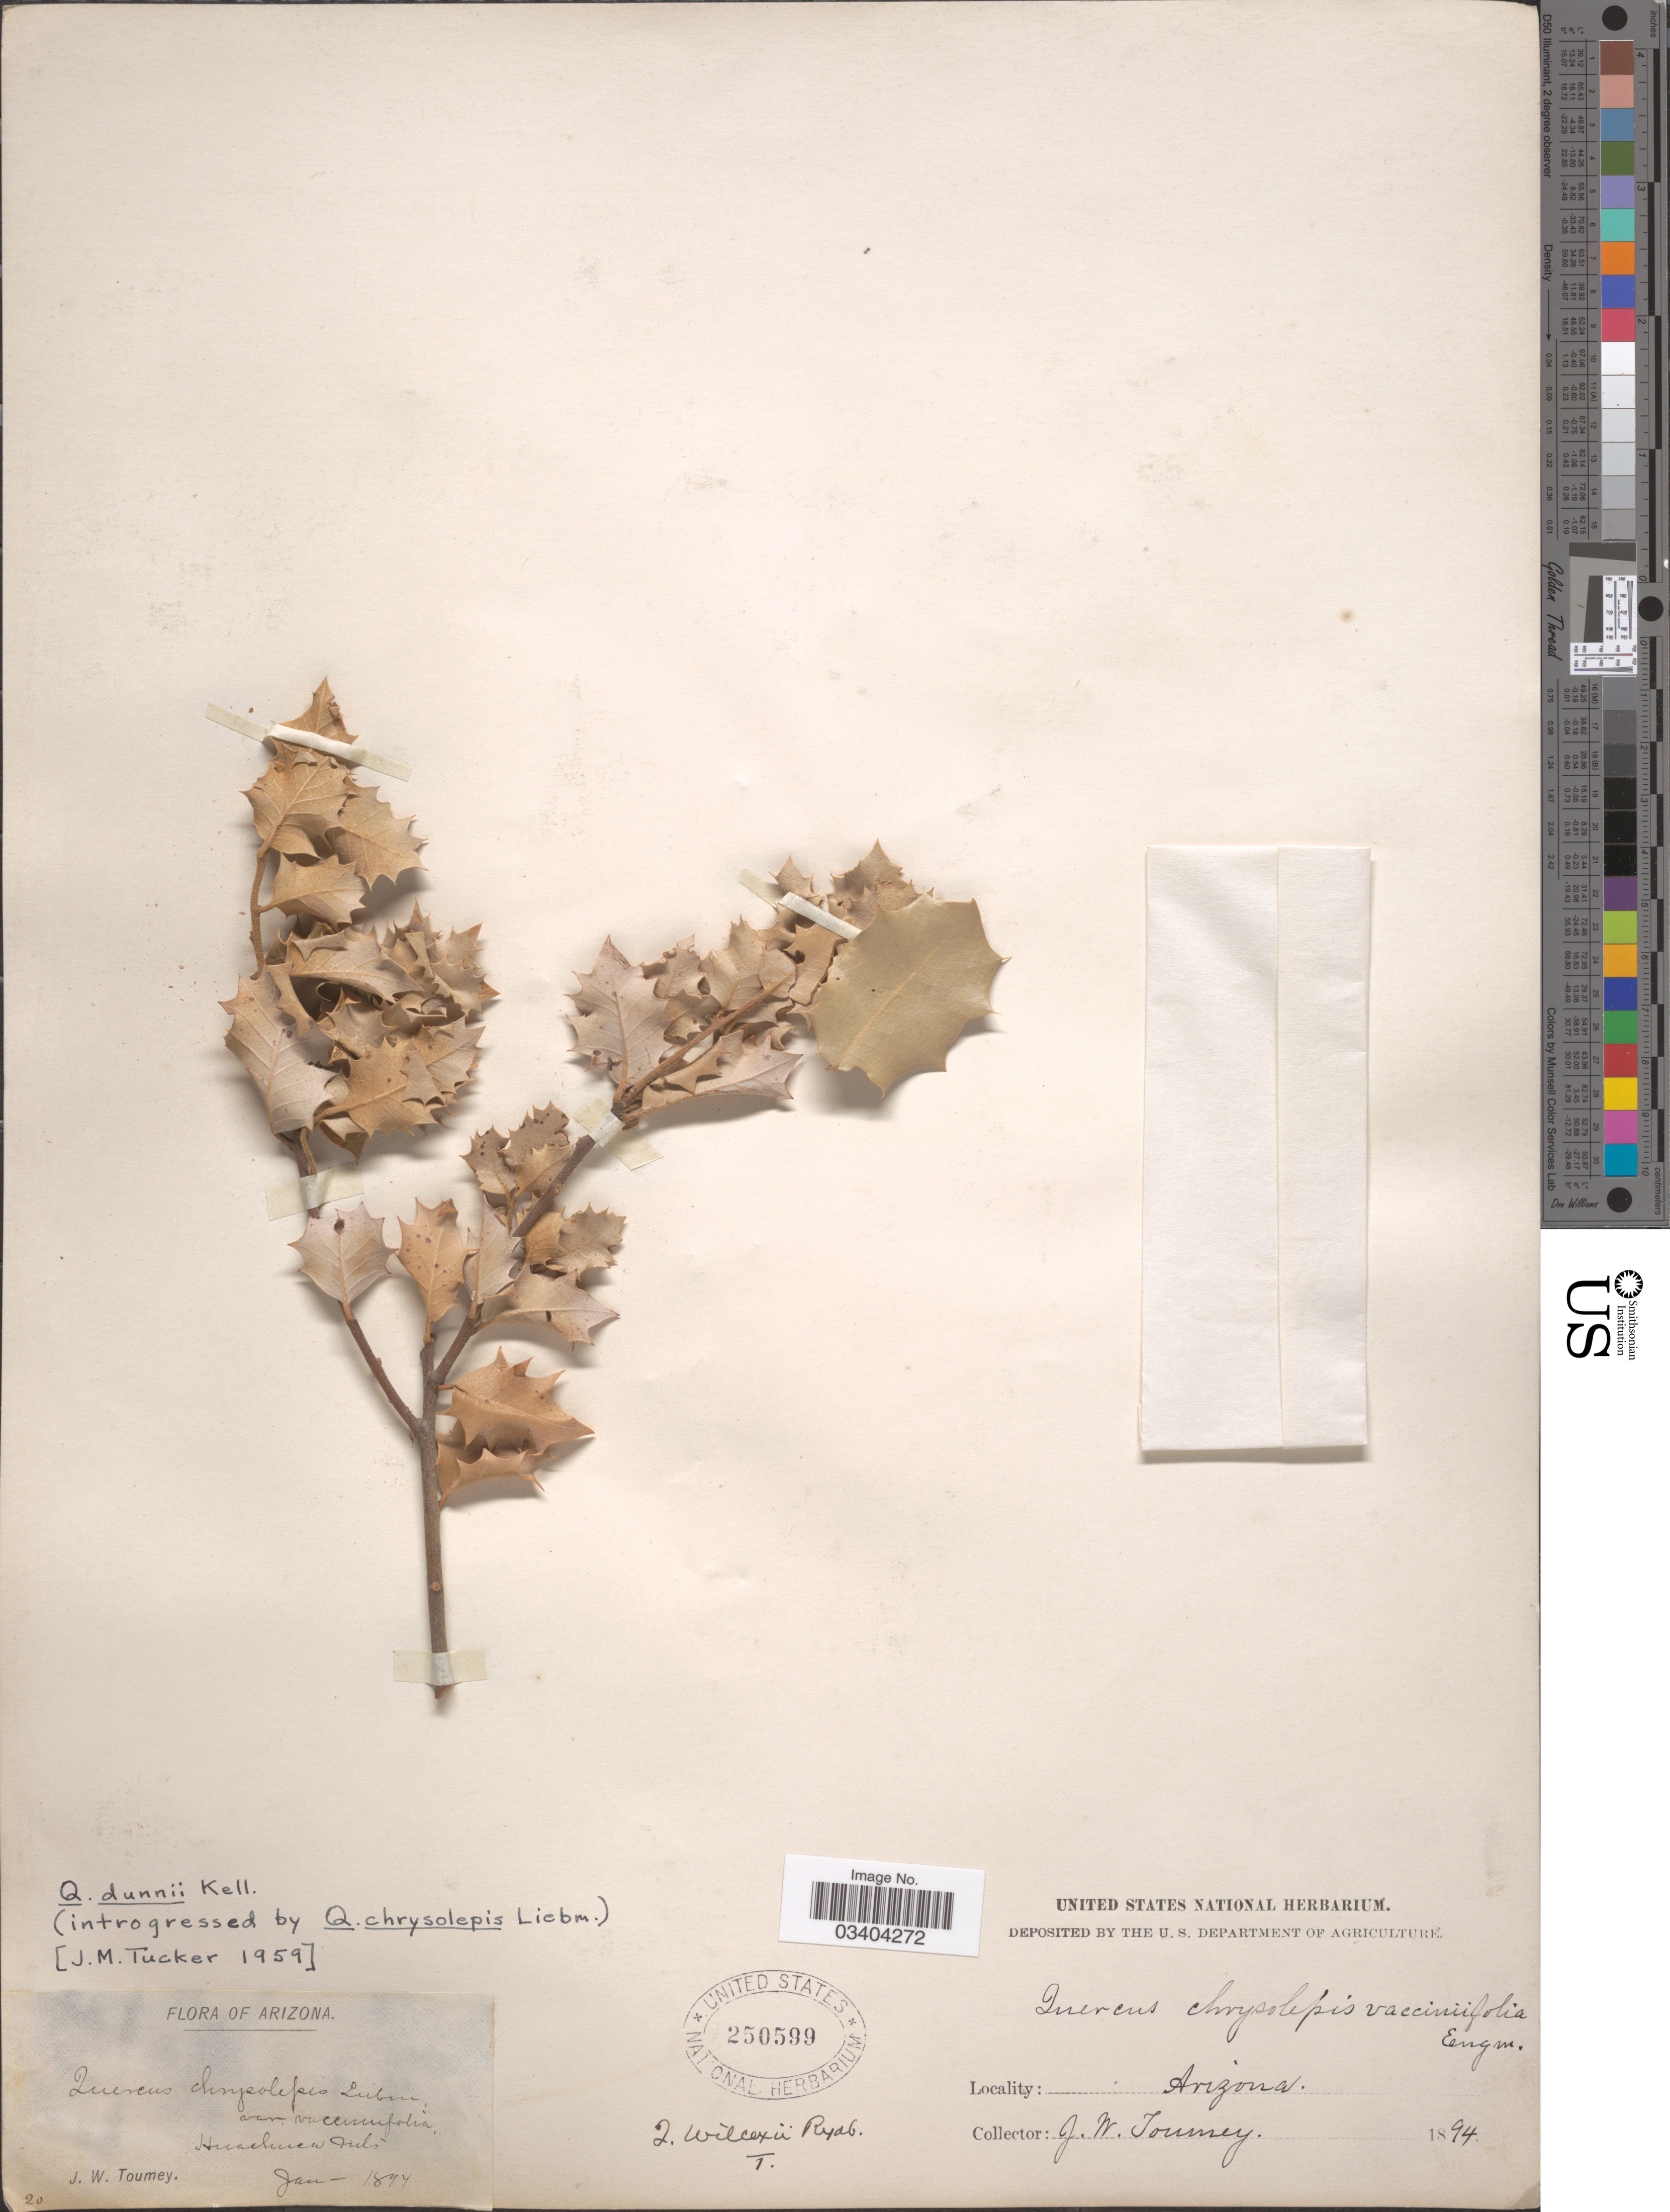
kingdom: Plantae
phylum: Tracheophyta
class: Magnoliopsida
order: Fagales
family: Fagaceae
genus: Quercus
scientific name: Quercus dunnii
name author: Kellogg ex Curran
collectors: J. W. Toumey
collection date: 1894-01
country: United States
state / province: Arizona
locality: Huachuca Mts.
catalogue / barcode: US 250599